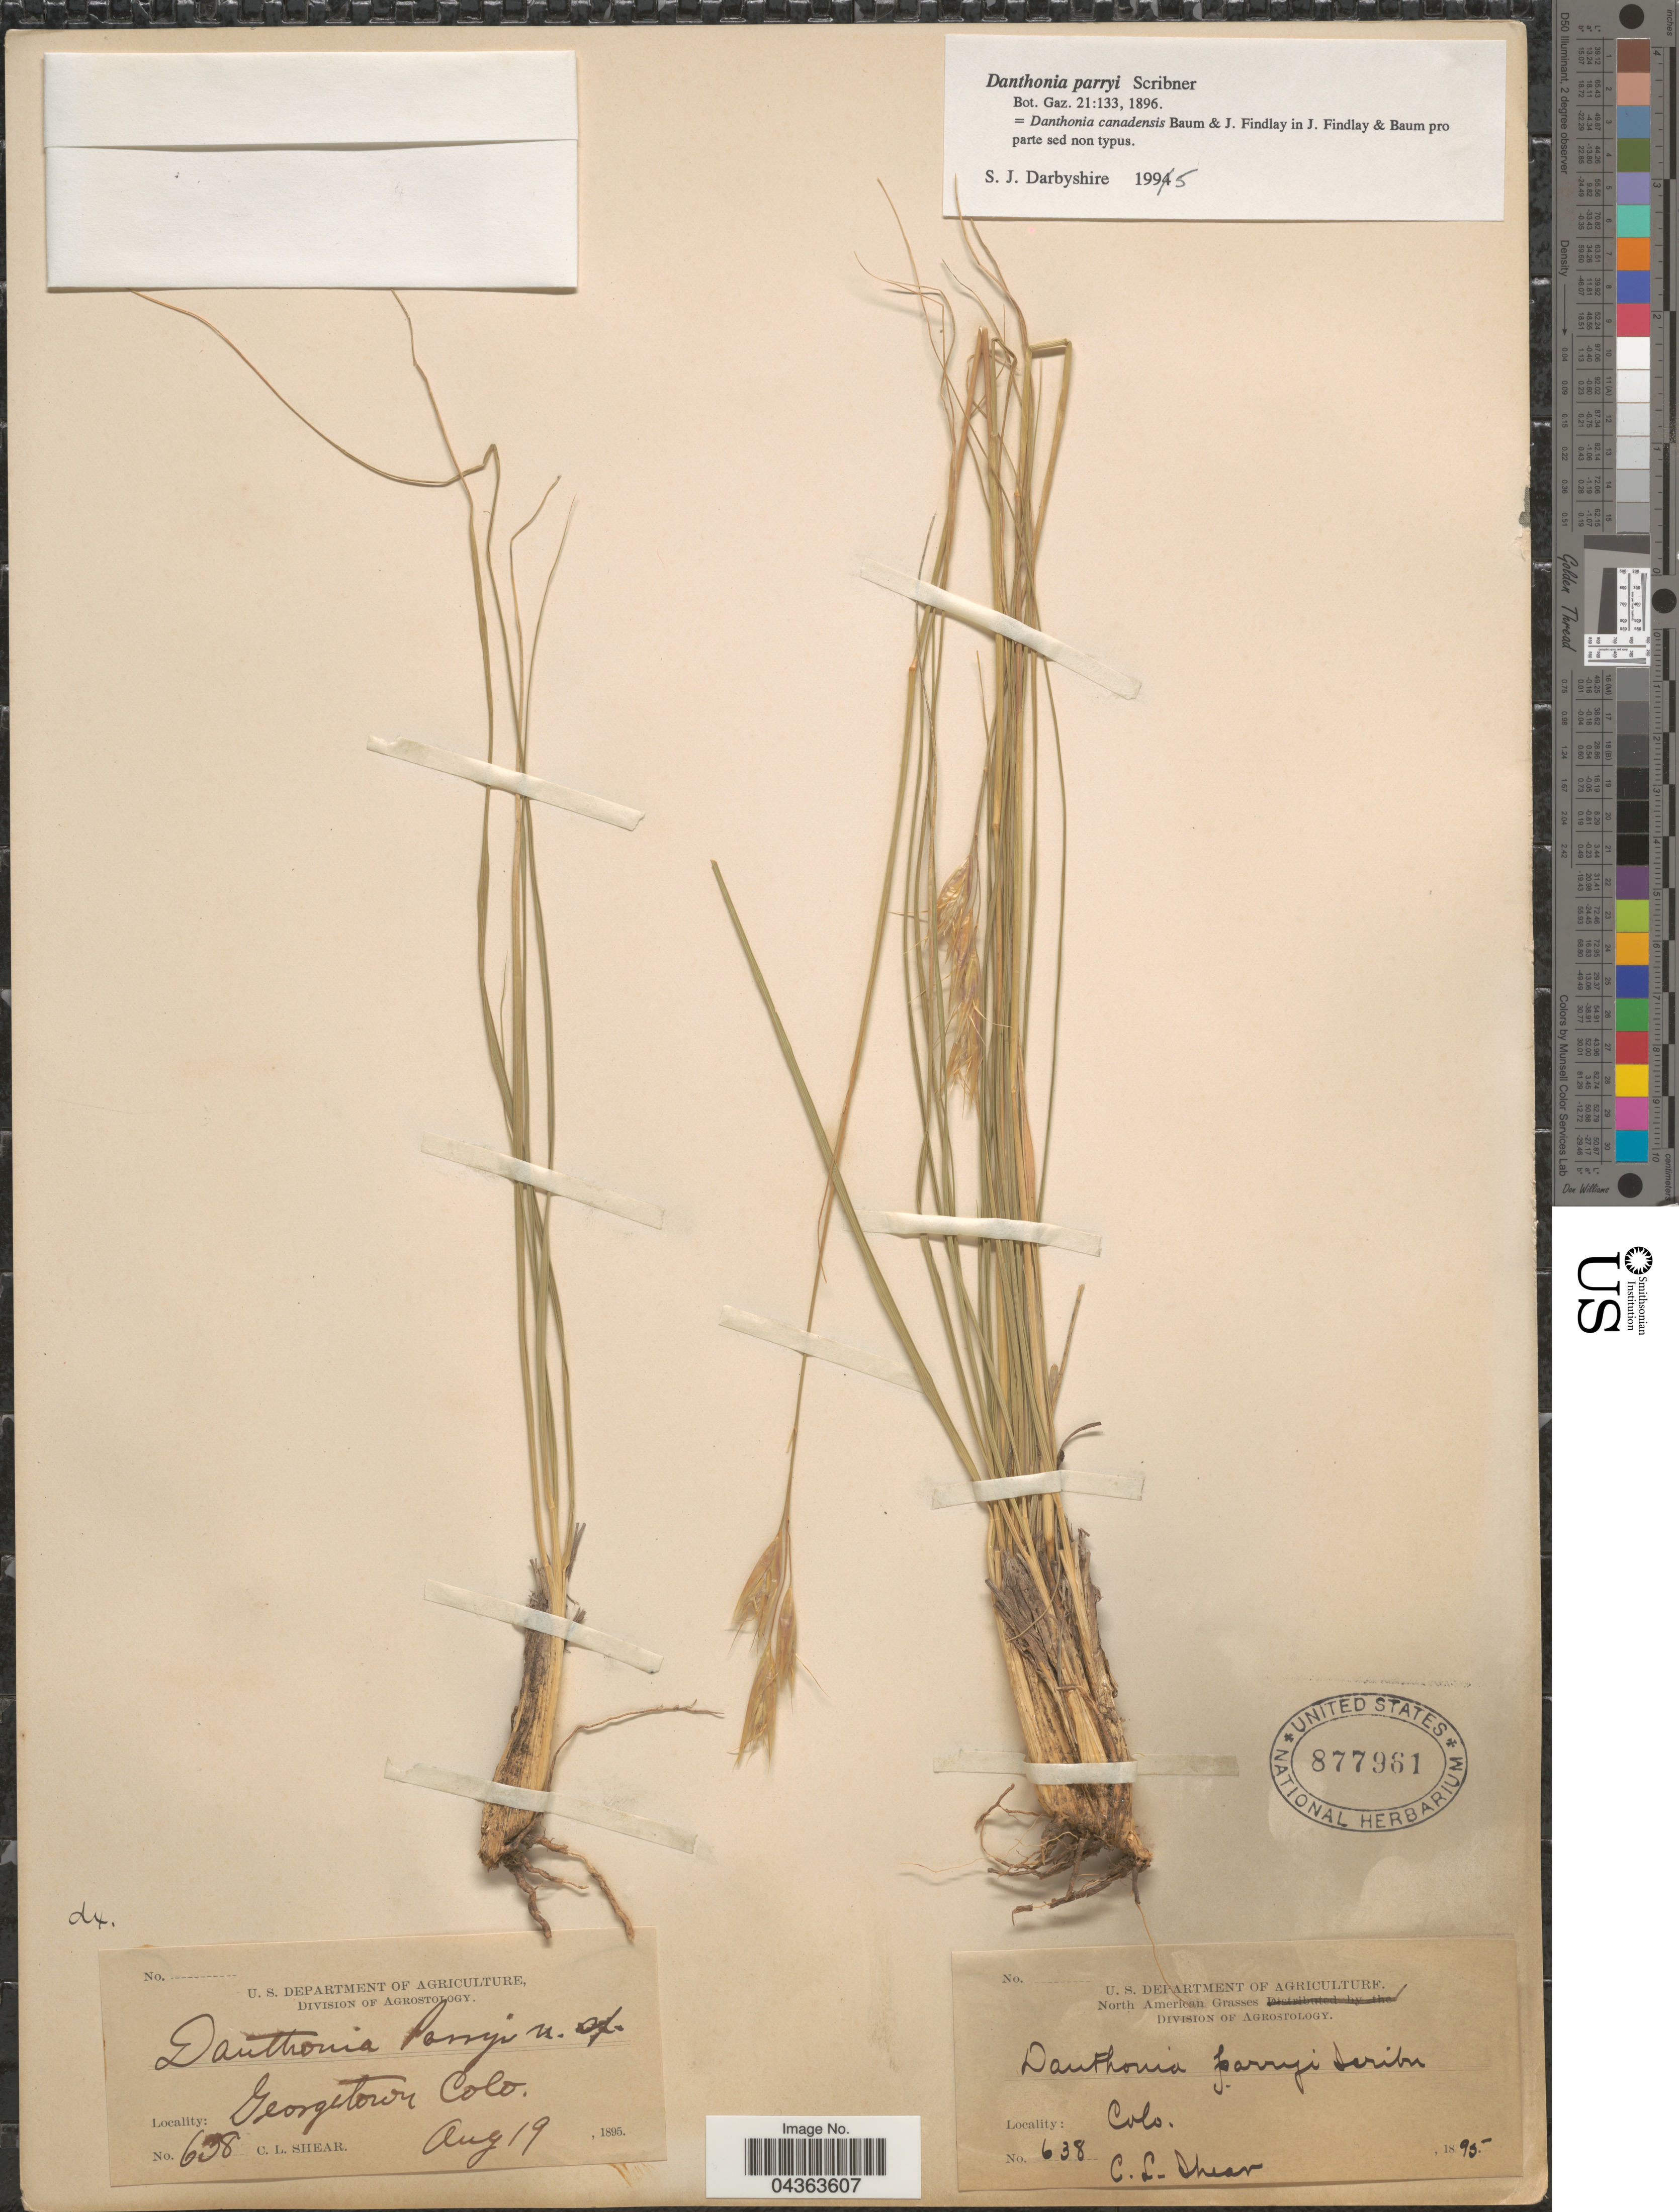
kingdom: Plantae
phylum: Tracheophyta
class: Liliopsida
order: Poales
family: Poaceae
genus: Danthonia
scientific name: Danthonia parryi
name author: Scribn.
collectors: C. L. Shear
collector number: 638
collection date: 1895-08-19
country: United States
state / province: Colorado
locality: Georgetown.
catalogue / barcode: US 877961